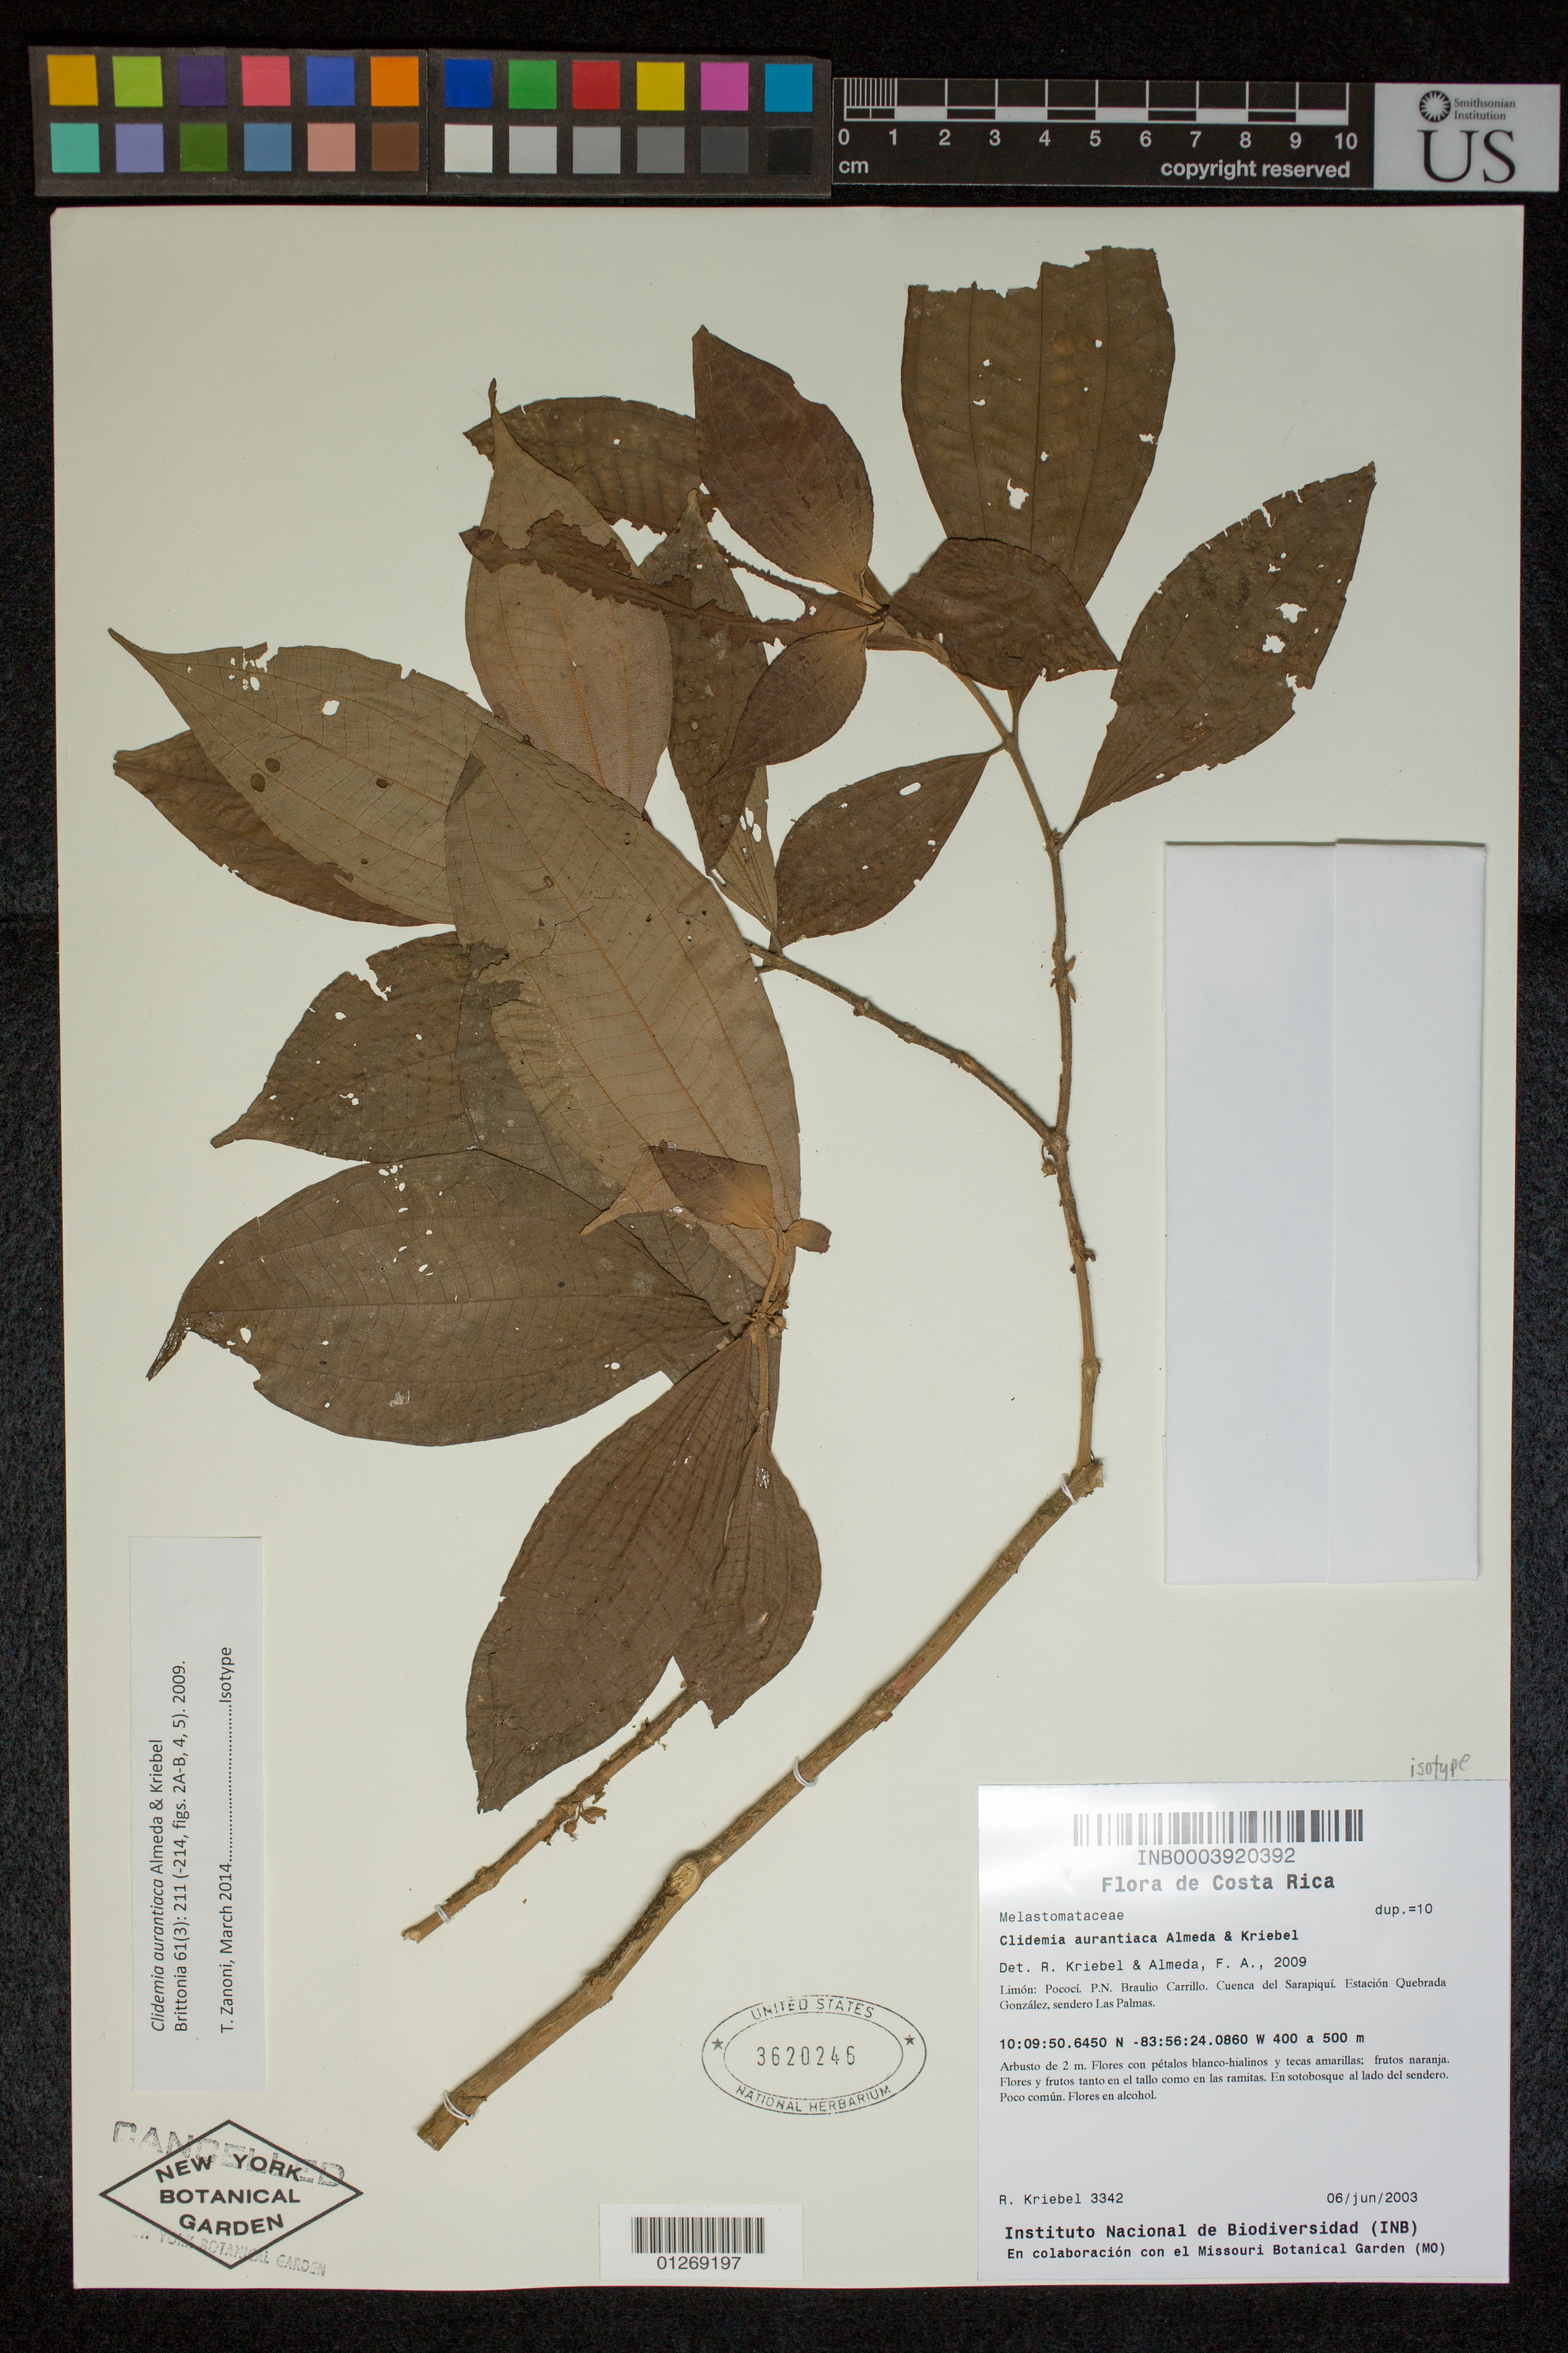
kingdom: Plantae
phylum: Tracheophyta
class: Magnoliopsida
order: Myrtales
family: Melastomataceae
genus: Clidemia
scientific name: Clidemia aurantiaca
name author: Almeda & Kriebel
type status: Isotype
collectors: R. Kriebel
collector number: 3342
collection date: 2003-06-06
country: Costa Rica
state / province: Limón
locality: Limón: Pococí. P.N. Braulio Carrillo, Cuenca del Sarapiquí. Estación Quebrada González, sendero Las Palmas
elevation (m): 400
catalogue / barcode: US 3620246